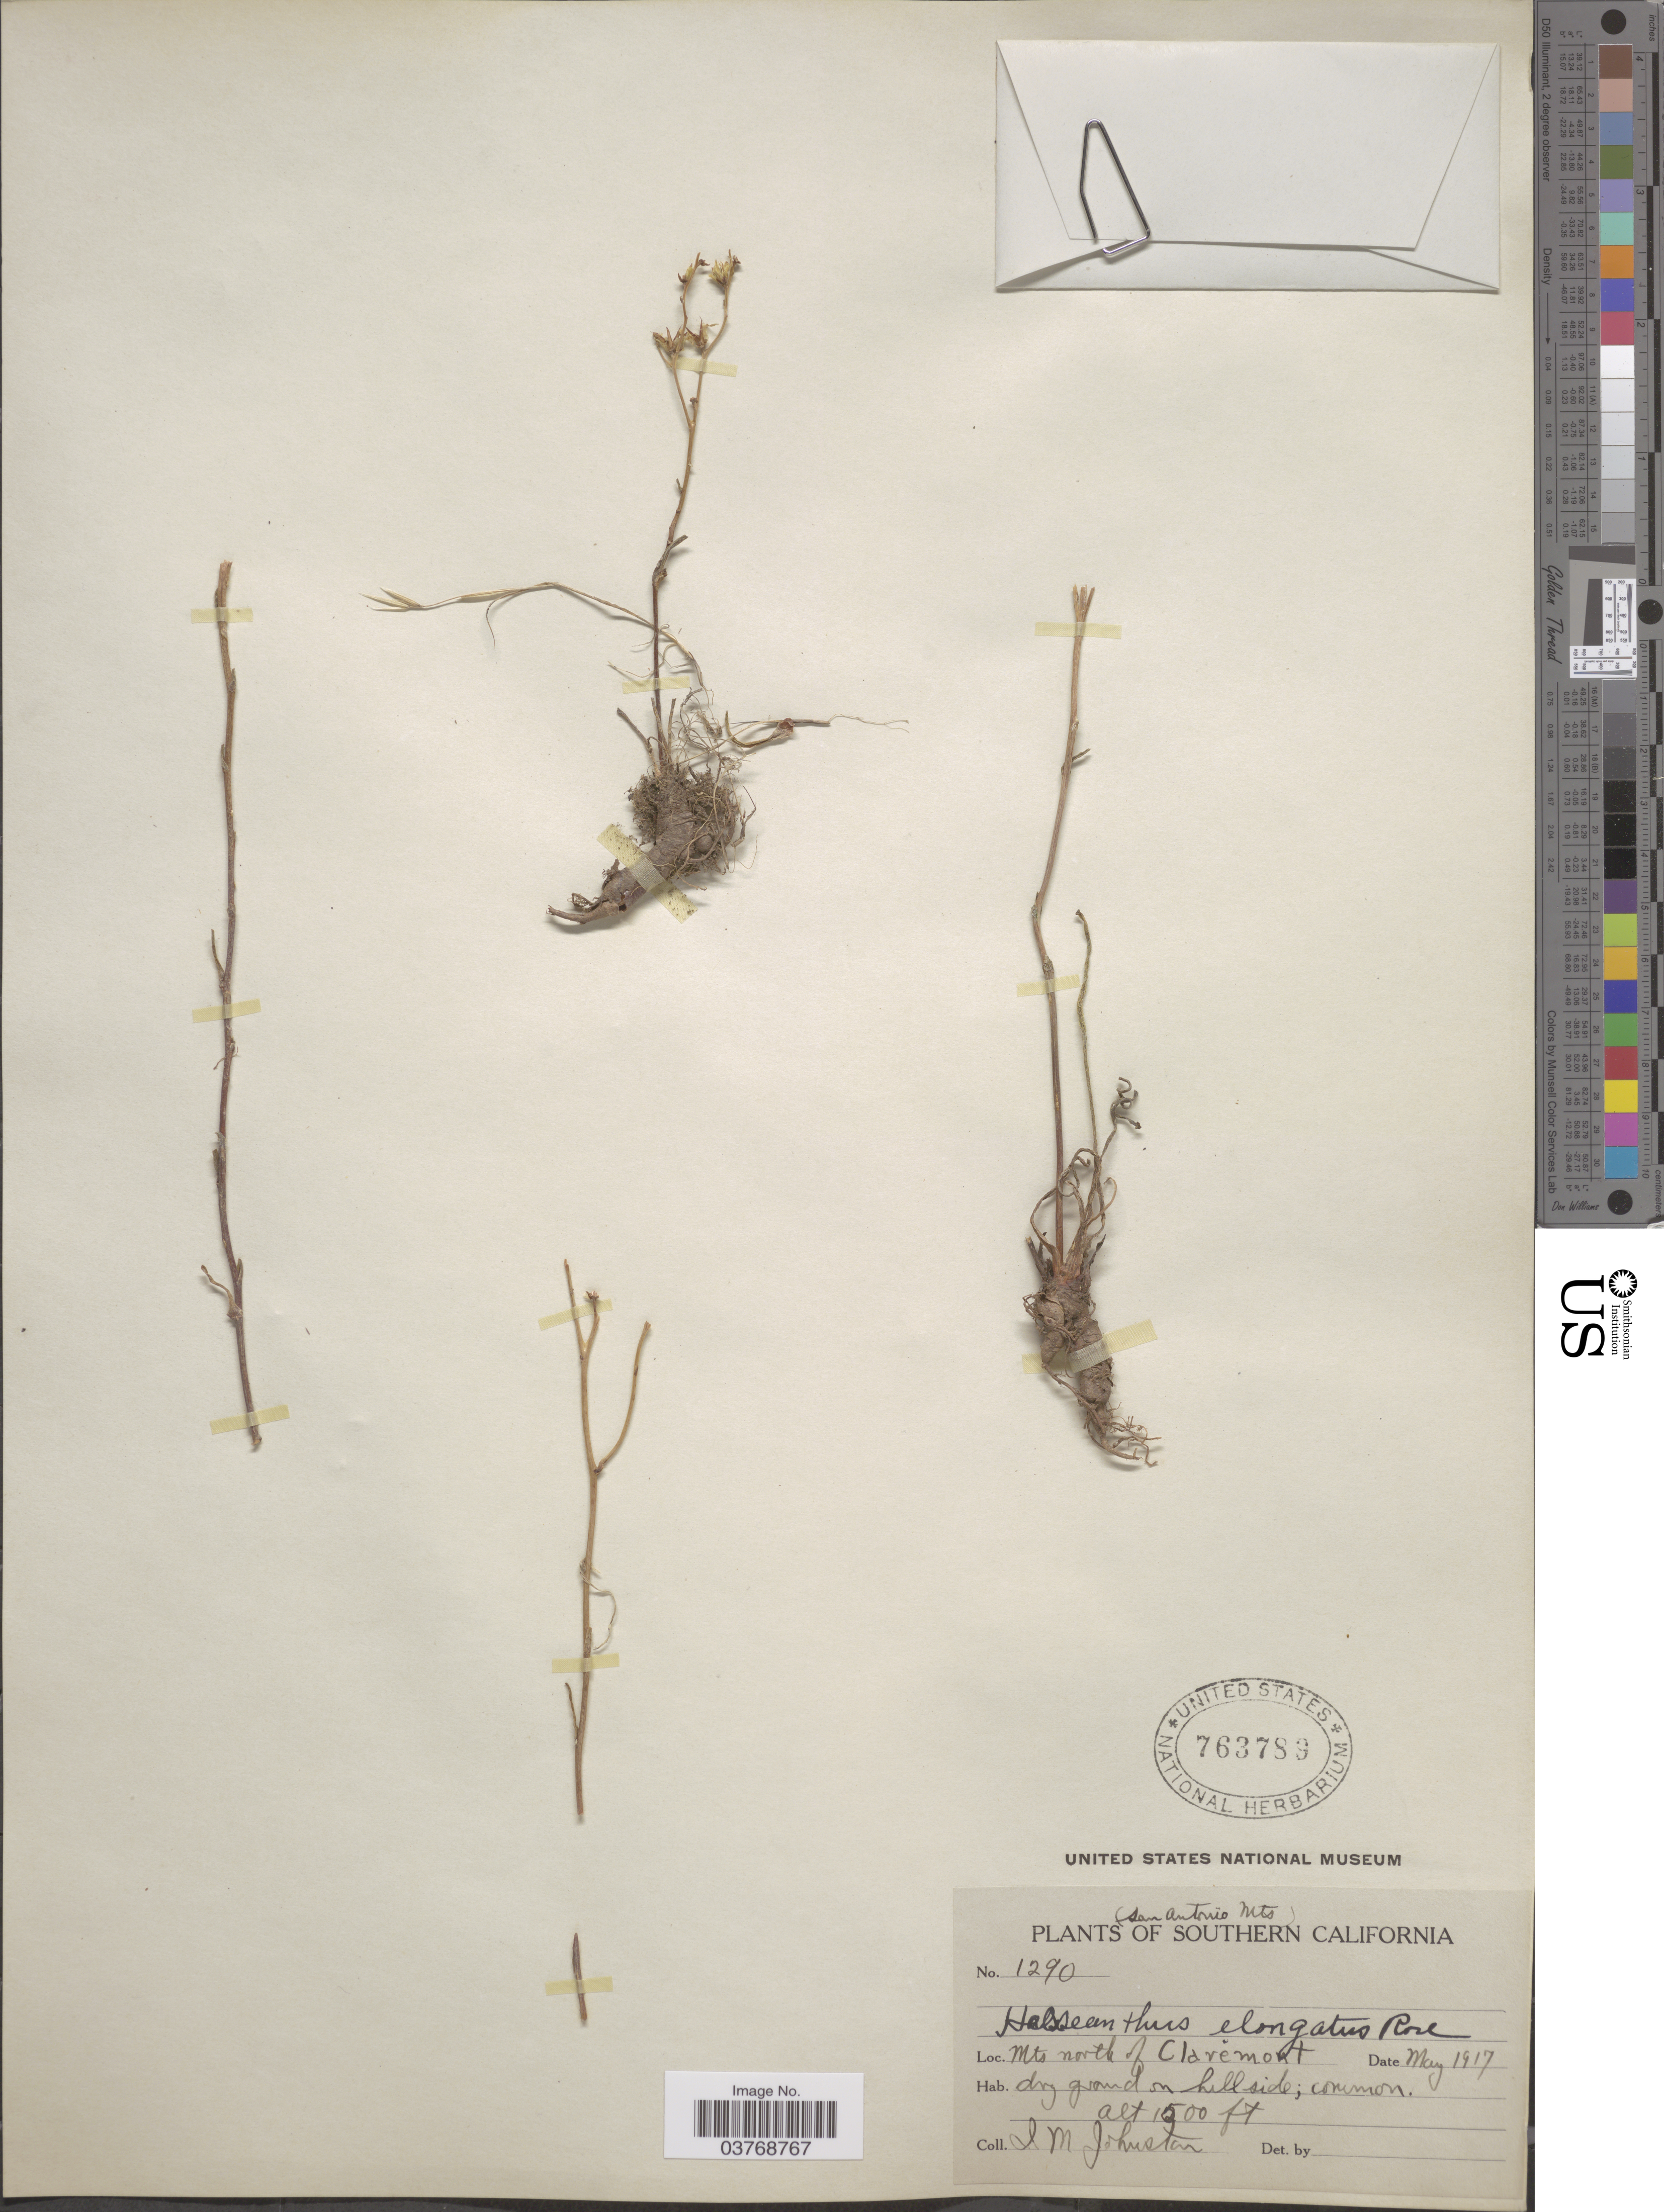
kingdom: Plantae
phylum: Tracheophyta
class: Magnoliopsida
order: Saxifragales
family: Crassulaceae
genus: Dudleya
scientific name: Dudleya multicaulis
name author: (Rose) Moran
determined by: Strong, Mark T., (BOT), Smithsonian Institution - National Museum of Natural History (UNITED STATES)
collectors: I.M. Johnston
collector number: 1290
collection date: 1917-05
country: United States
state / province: California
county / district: Los Angeles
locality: San Antonio Mts. Southern California. Mts north of Claremont.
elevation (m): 457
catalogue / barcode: US 763789